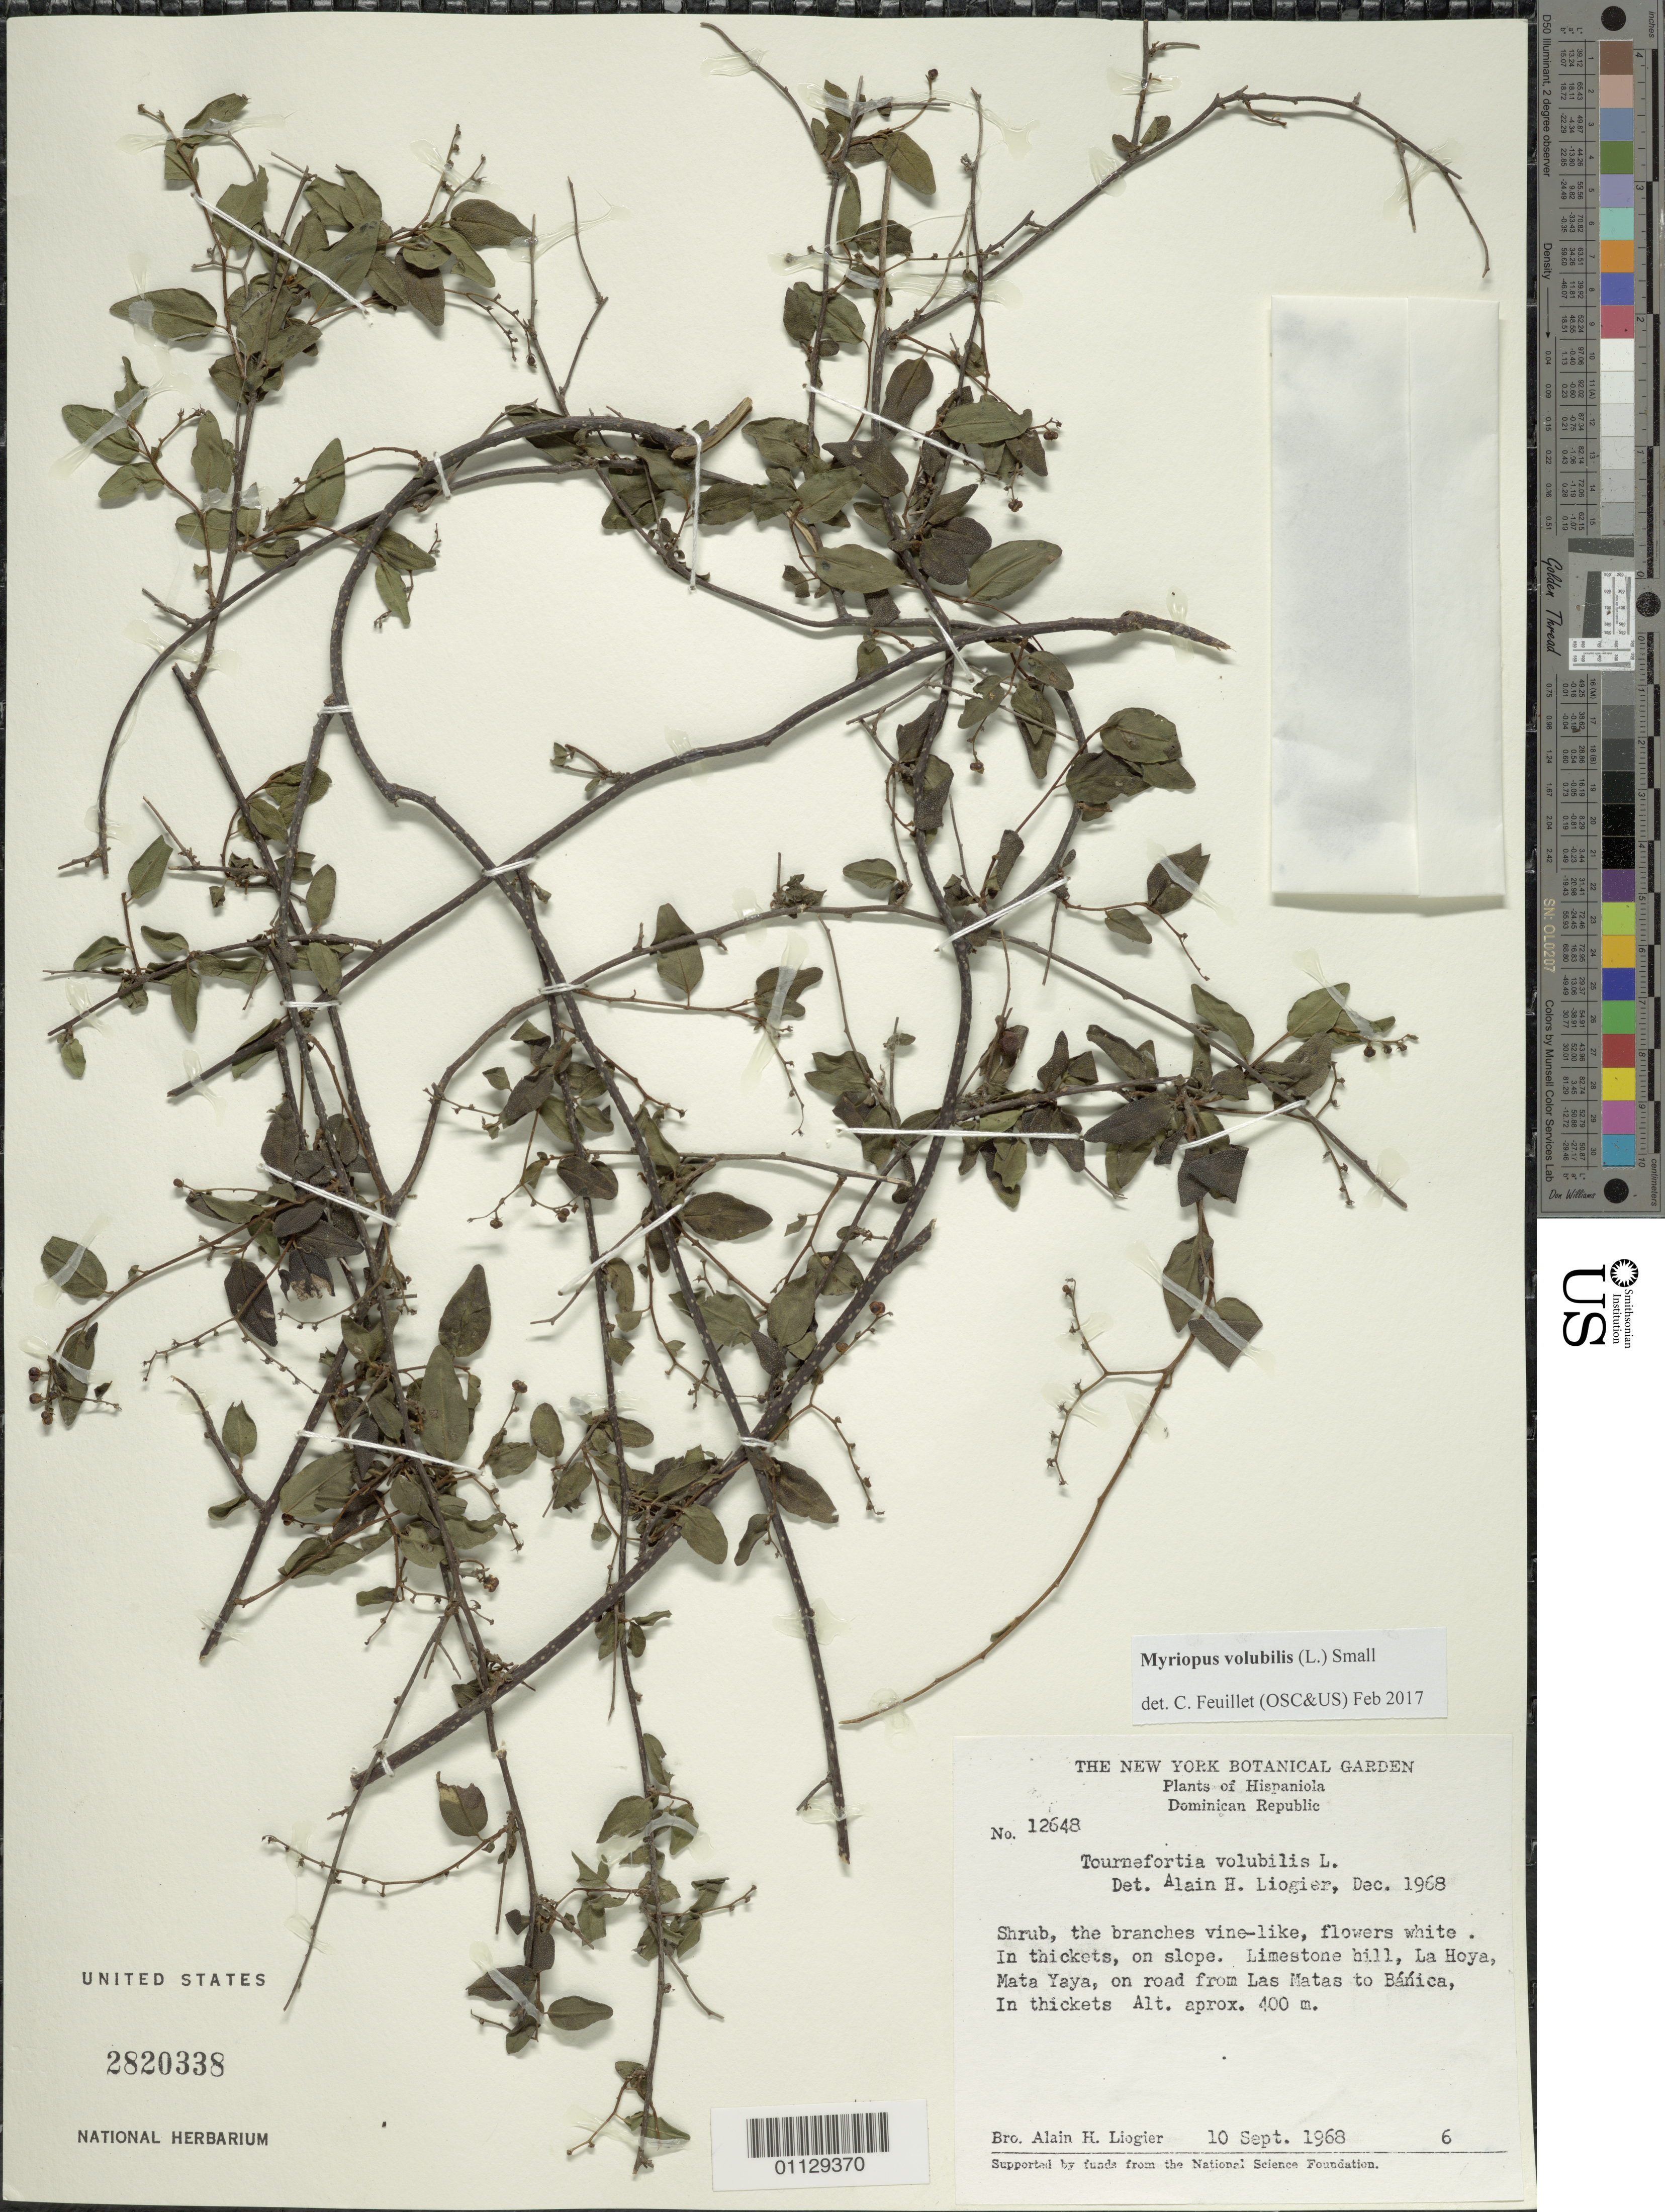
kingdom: Plantae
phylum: Tracheophyta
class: Magnoliopsida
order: Boraginales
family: Heliotropiaceae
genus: Myriopus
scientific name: Myriopus volubilis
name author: (L.) Small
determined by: Feuillet, C.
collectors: A. H. Liogier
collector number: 12648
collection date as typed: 10 Sep 1968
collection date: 1968-09-10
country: Dominican Republic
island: Hispaniola I.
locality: La Hoya, Mata Yaya, on road from Las Matas to Banica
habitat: In thickets, on slope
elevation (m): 400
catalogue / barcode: US 2820338